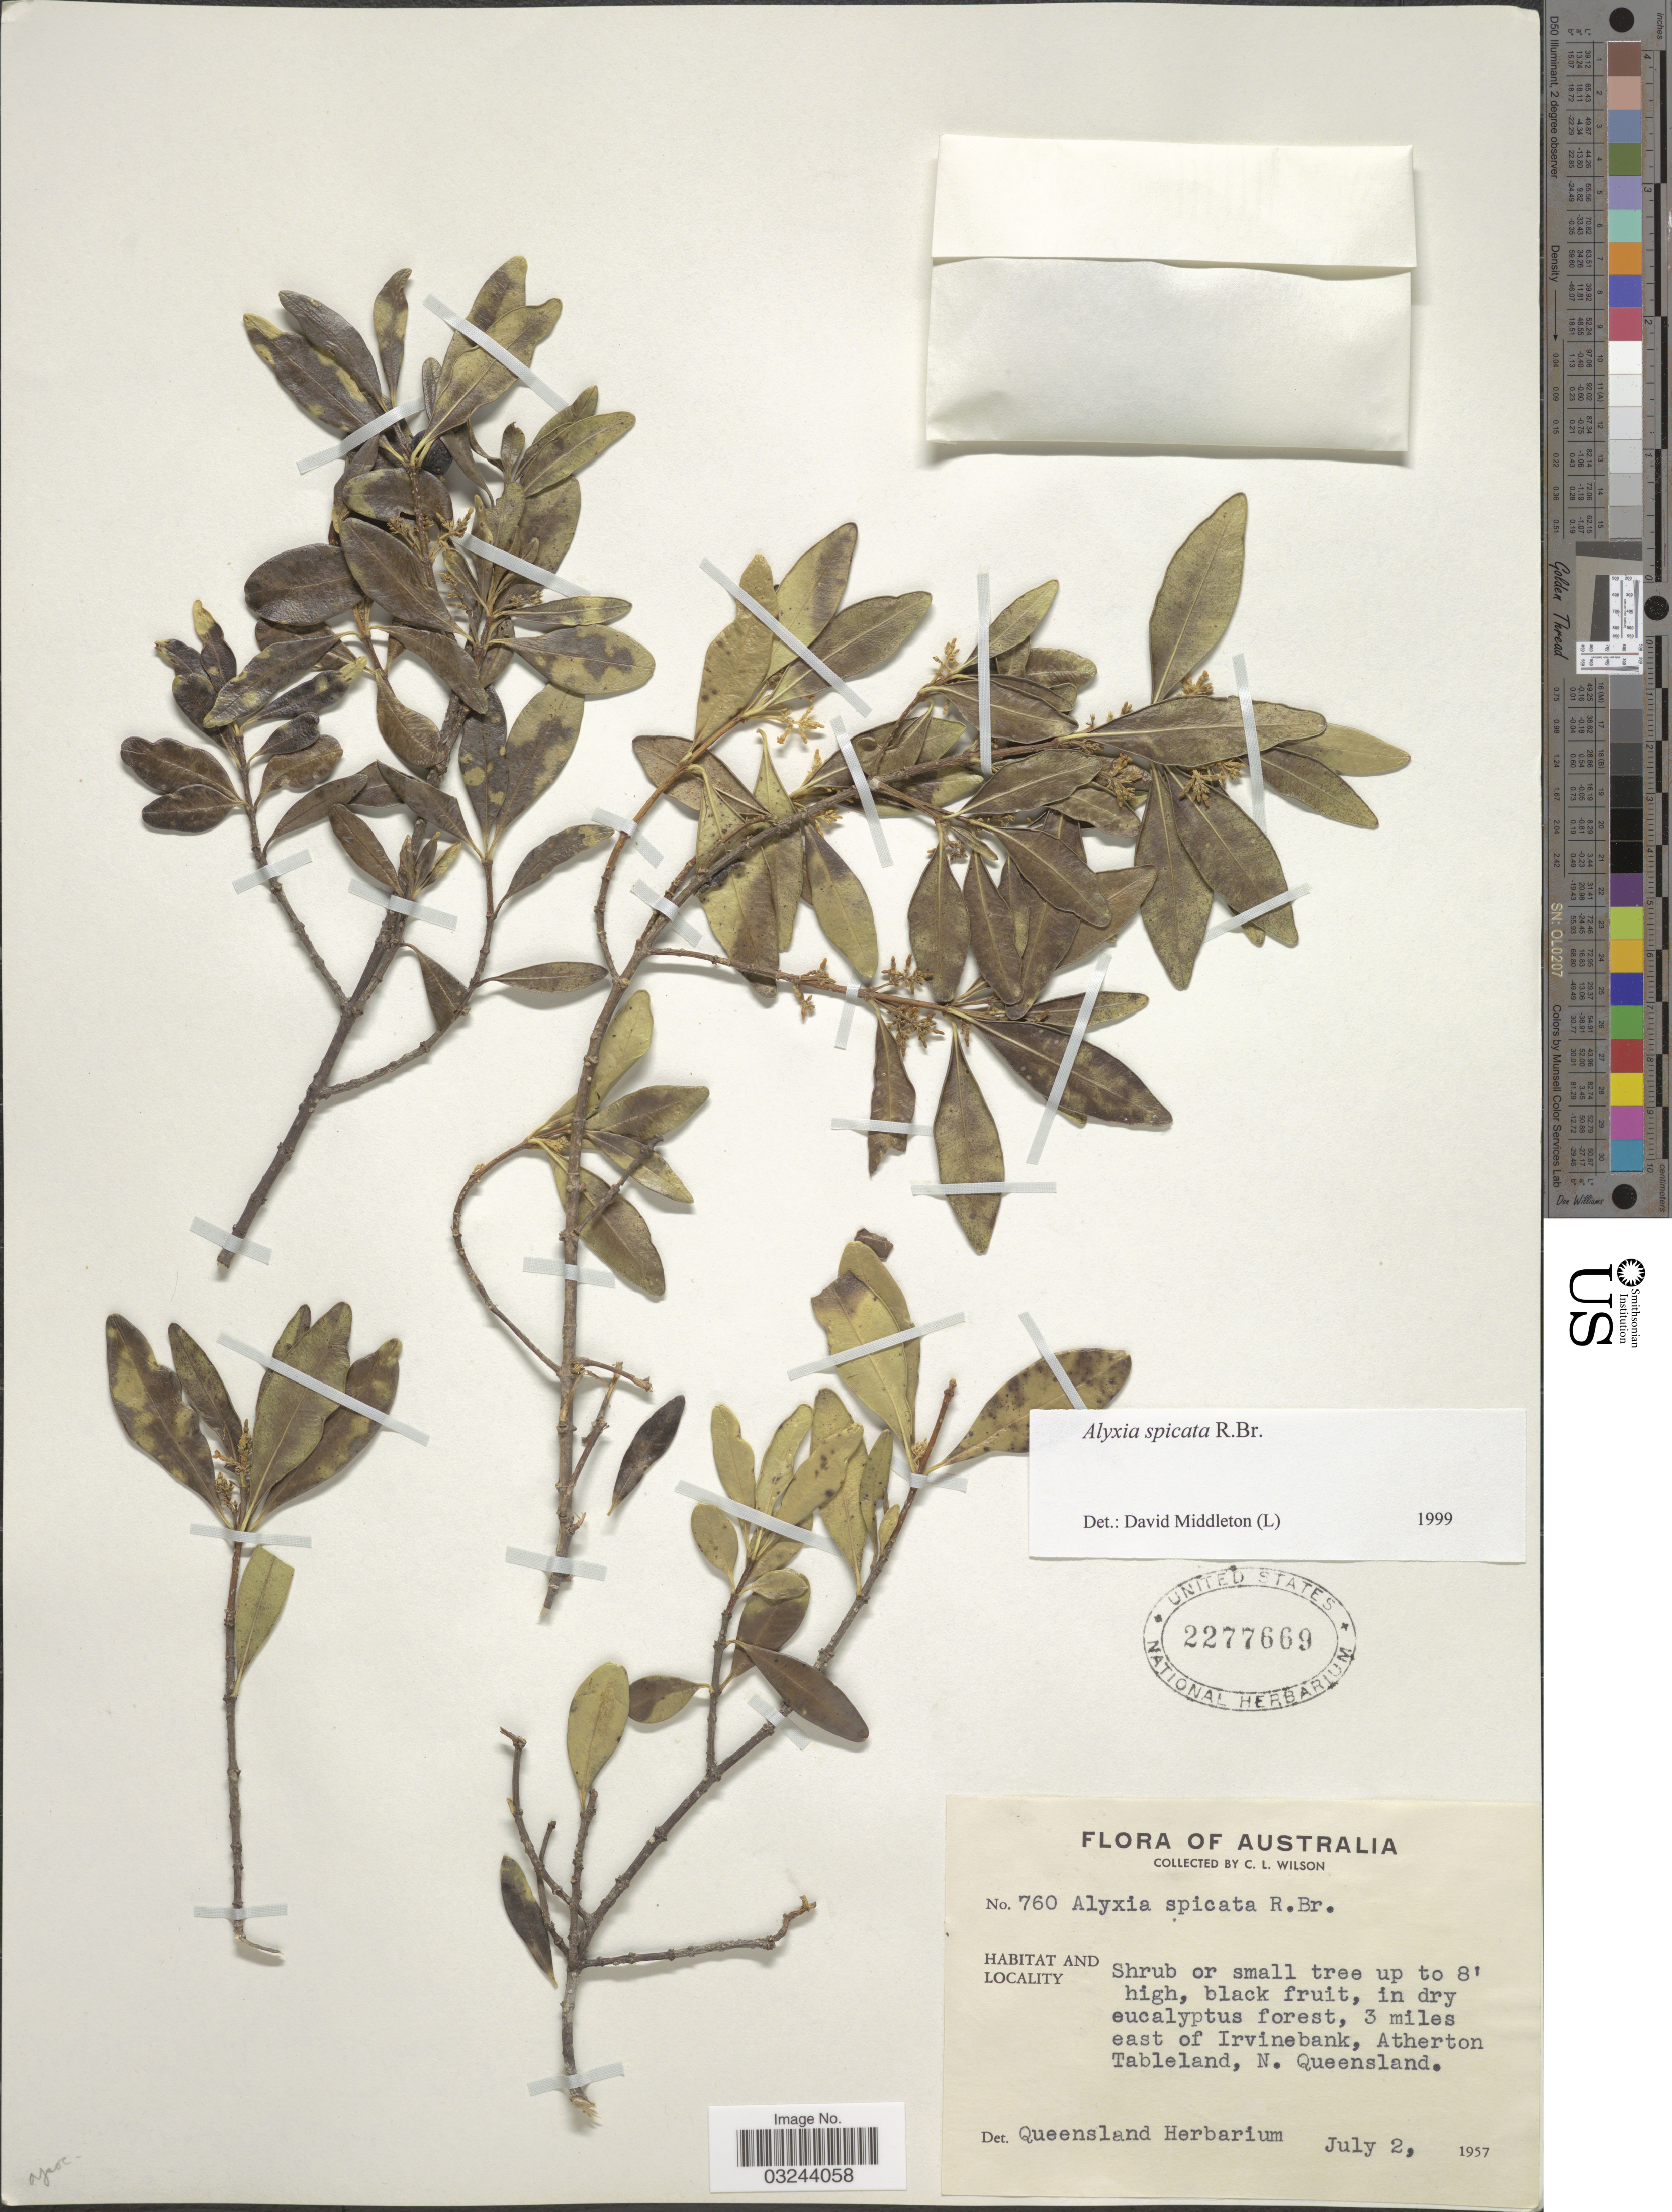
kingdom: Plantae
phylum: Tracheophyta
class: Magnoliopsida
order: Gentianales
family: Apocynaceae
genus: Alyxia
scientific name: Alyxia spicata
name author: R. Br.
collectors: C. L. Wilson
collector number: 760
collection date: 1957-07-02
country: Australia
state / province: Queensland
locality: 3 miles east of Irvinebank, Atherton Tableland, N. Queensland.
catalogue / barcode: US 2277669